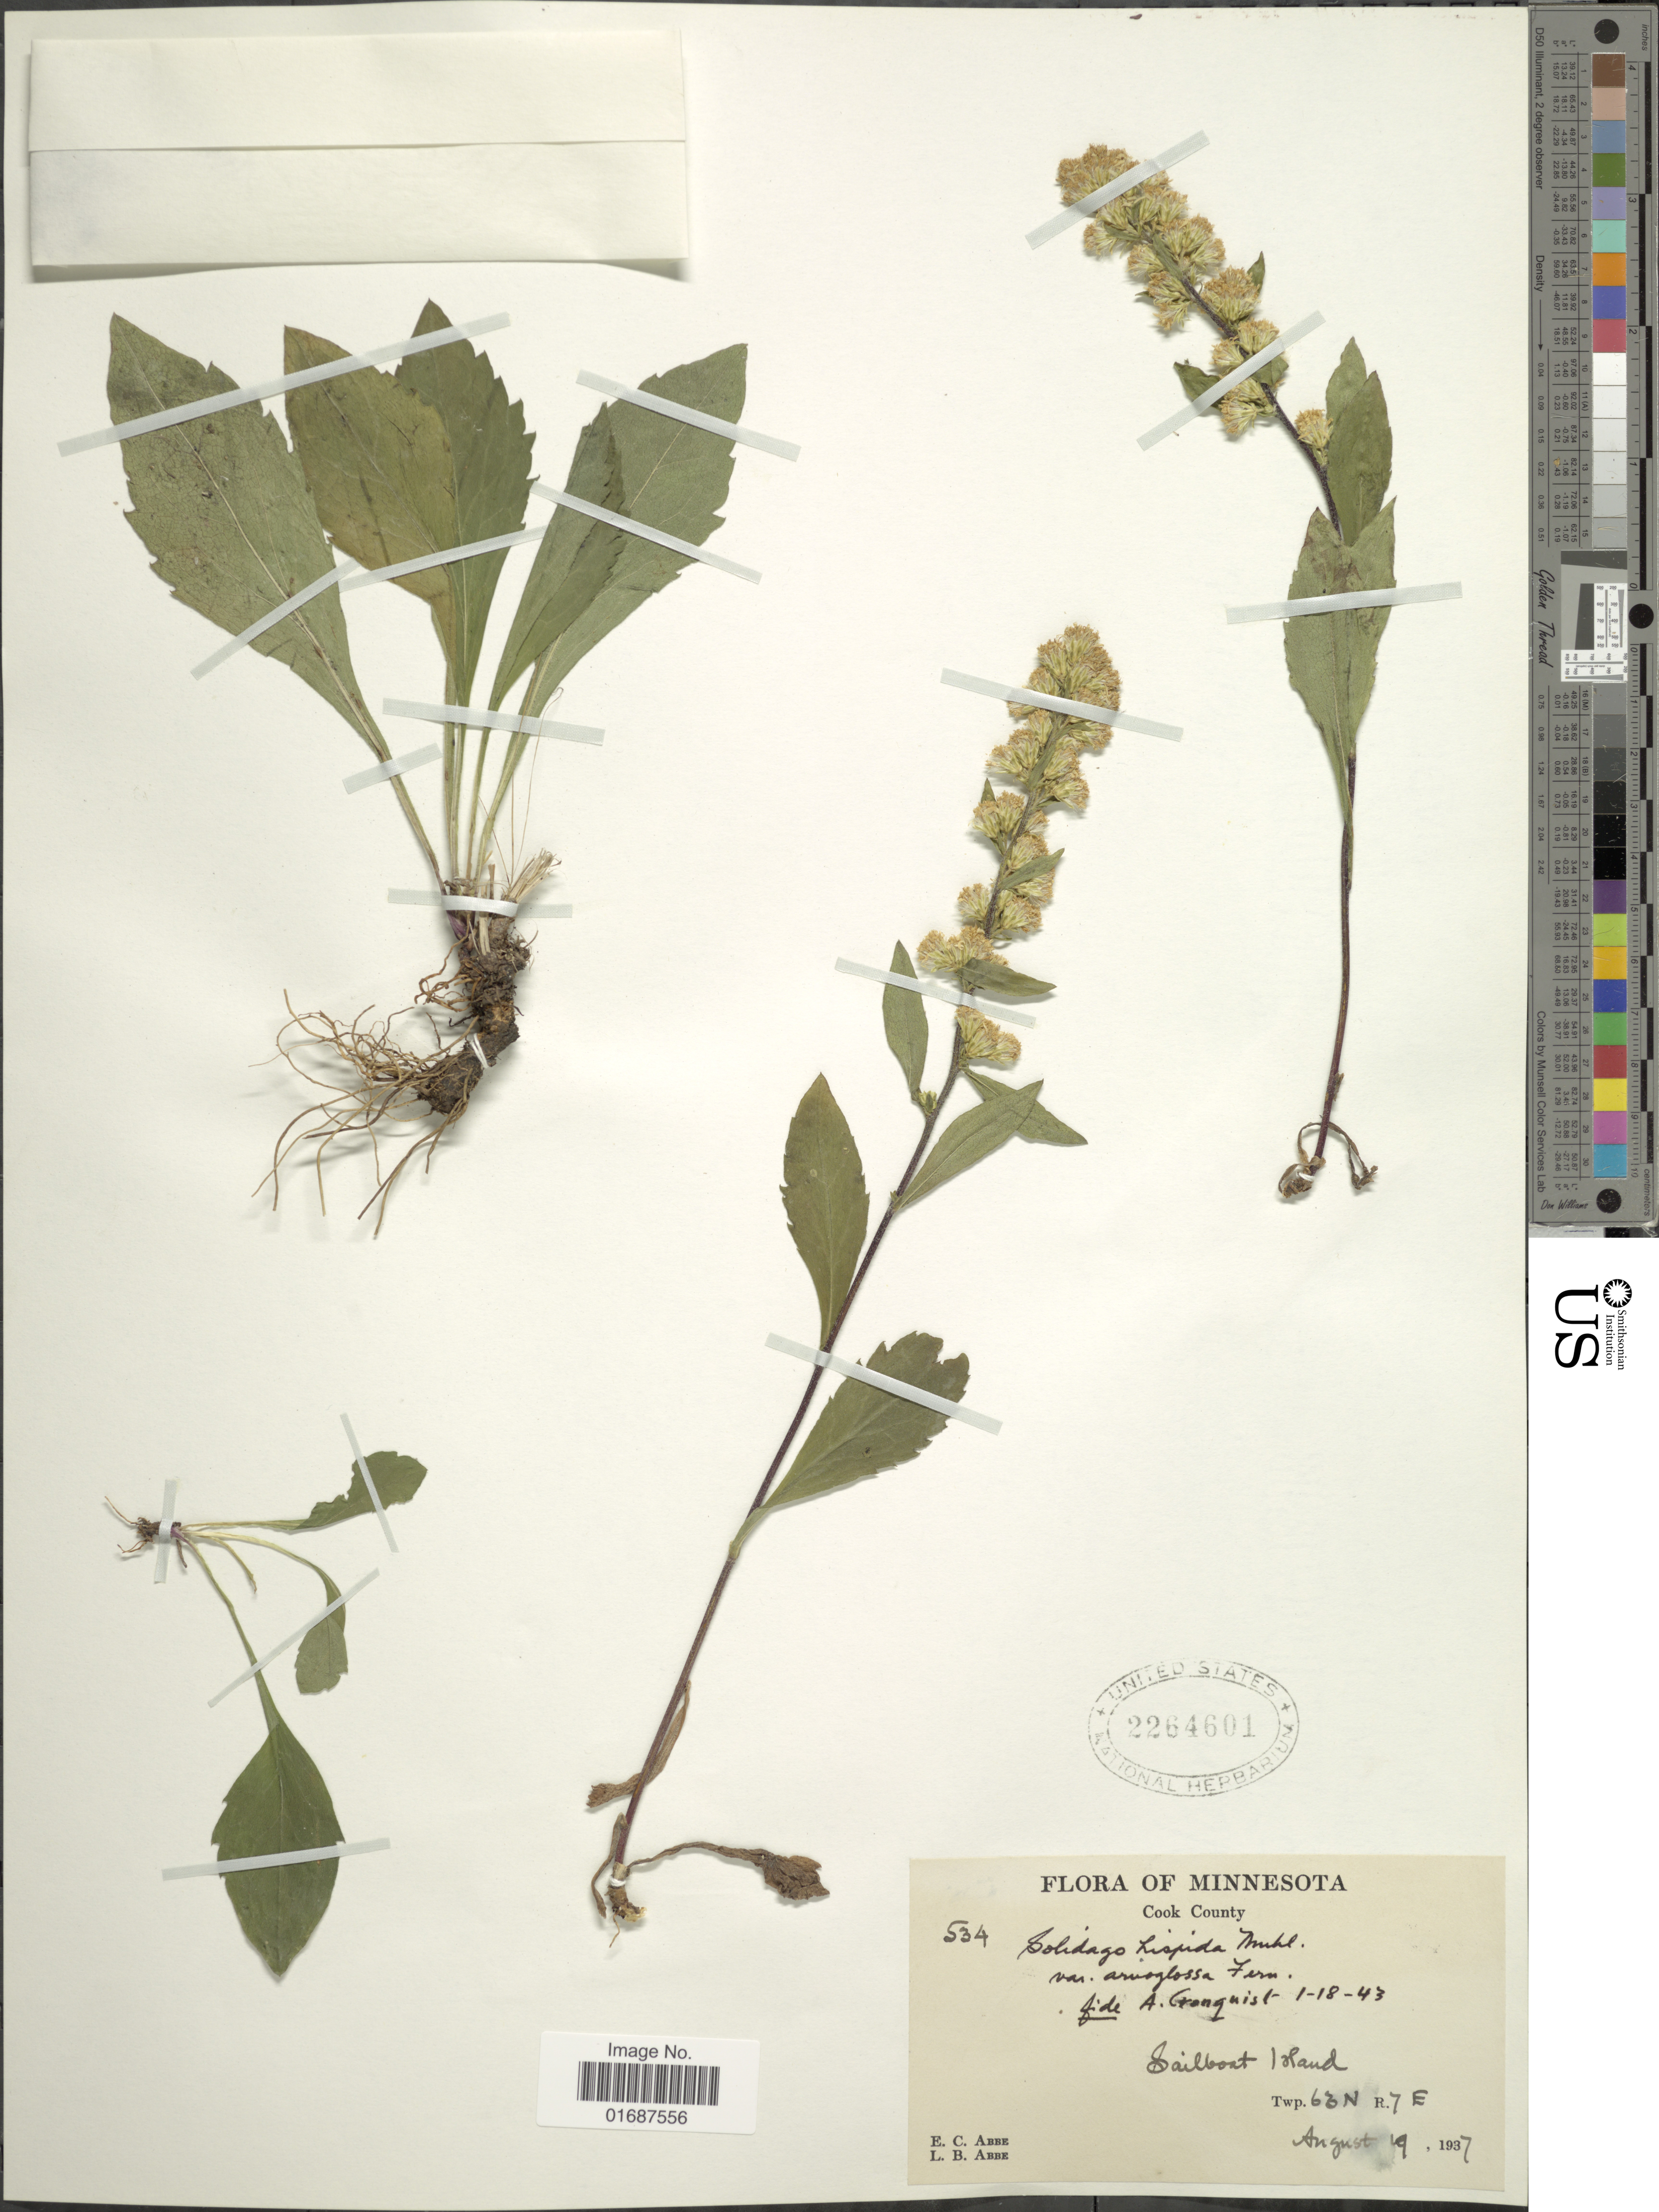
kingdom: Plantae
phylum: Tracheophyta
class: Magnoliopsida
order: Asterales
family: Asteraceae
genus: Solidago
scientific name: Solidago hispida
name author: Muhl. ex Willd.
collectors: E. C. Abbe & L. B. Abbe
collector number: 534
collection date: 1937-08-19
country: United States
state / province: Minnesota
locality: Sailboat Island. Cook COunty. Twp. 63N R. 7E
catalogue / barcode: US 2264601